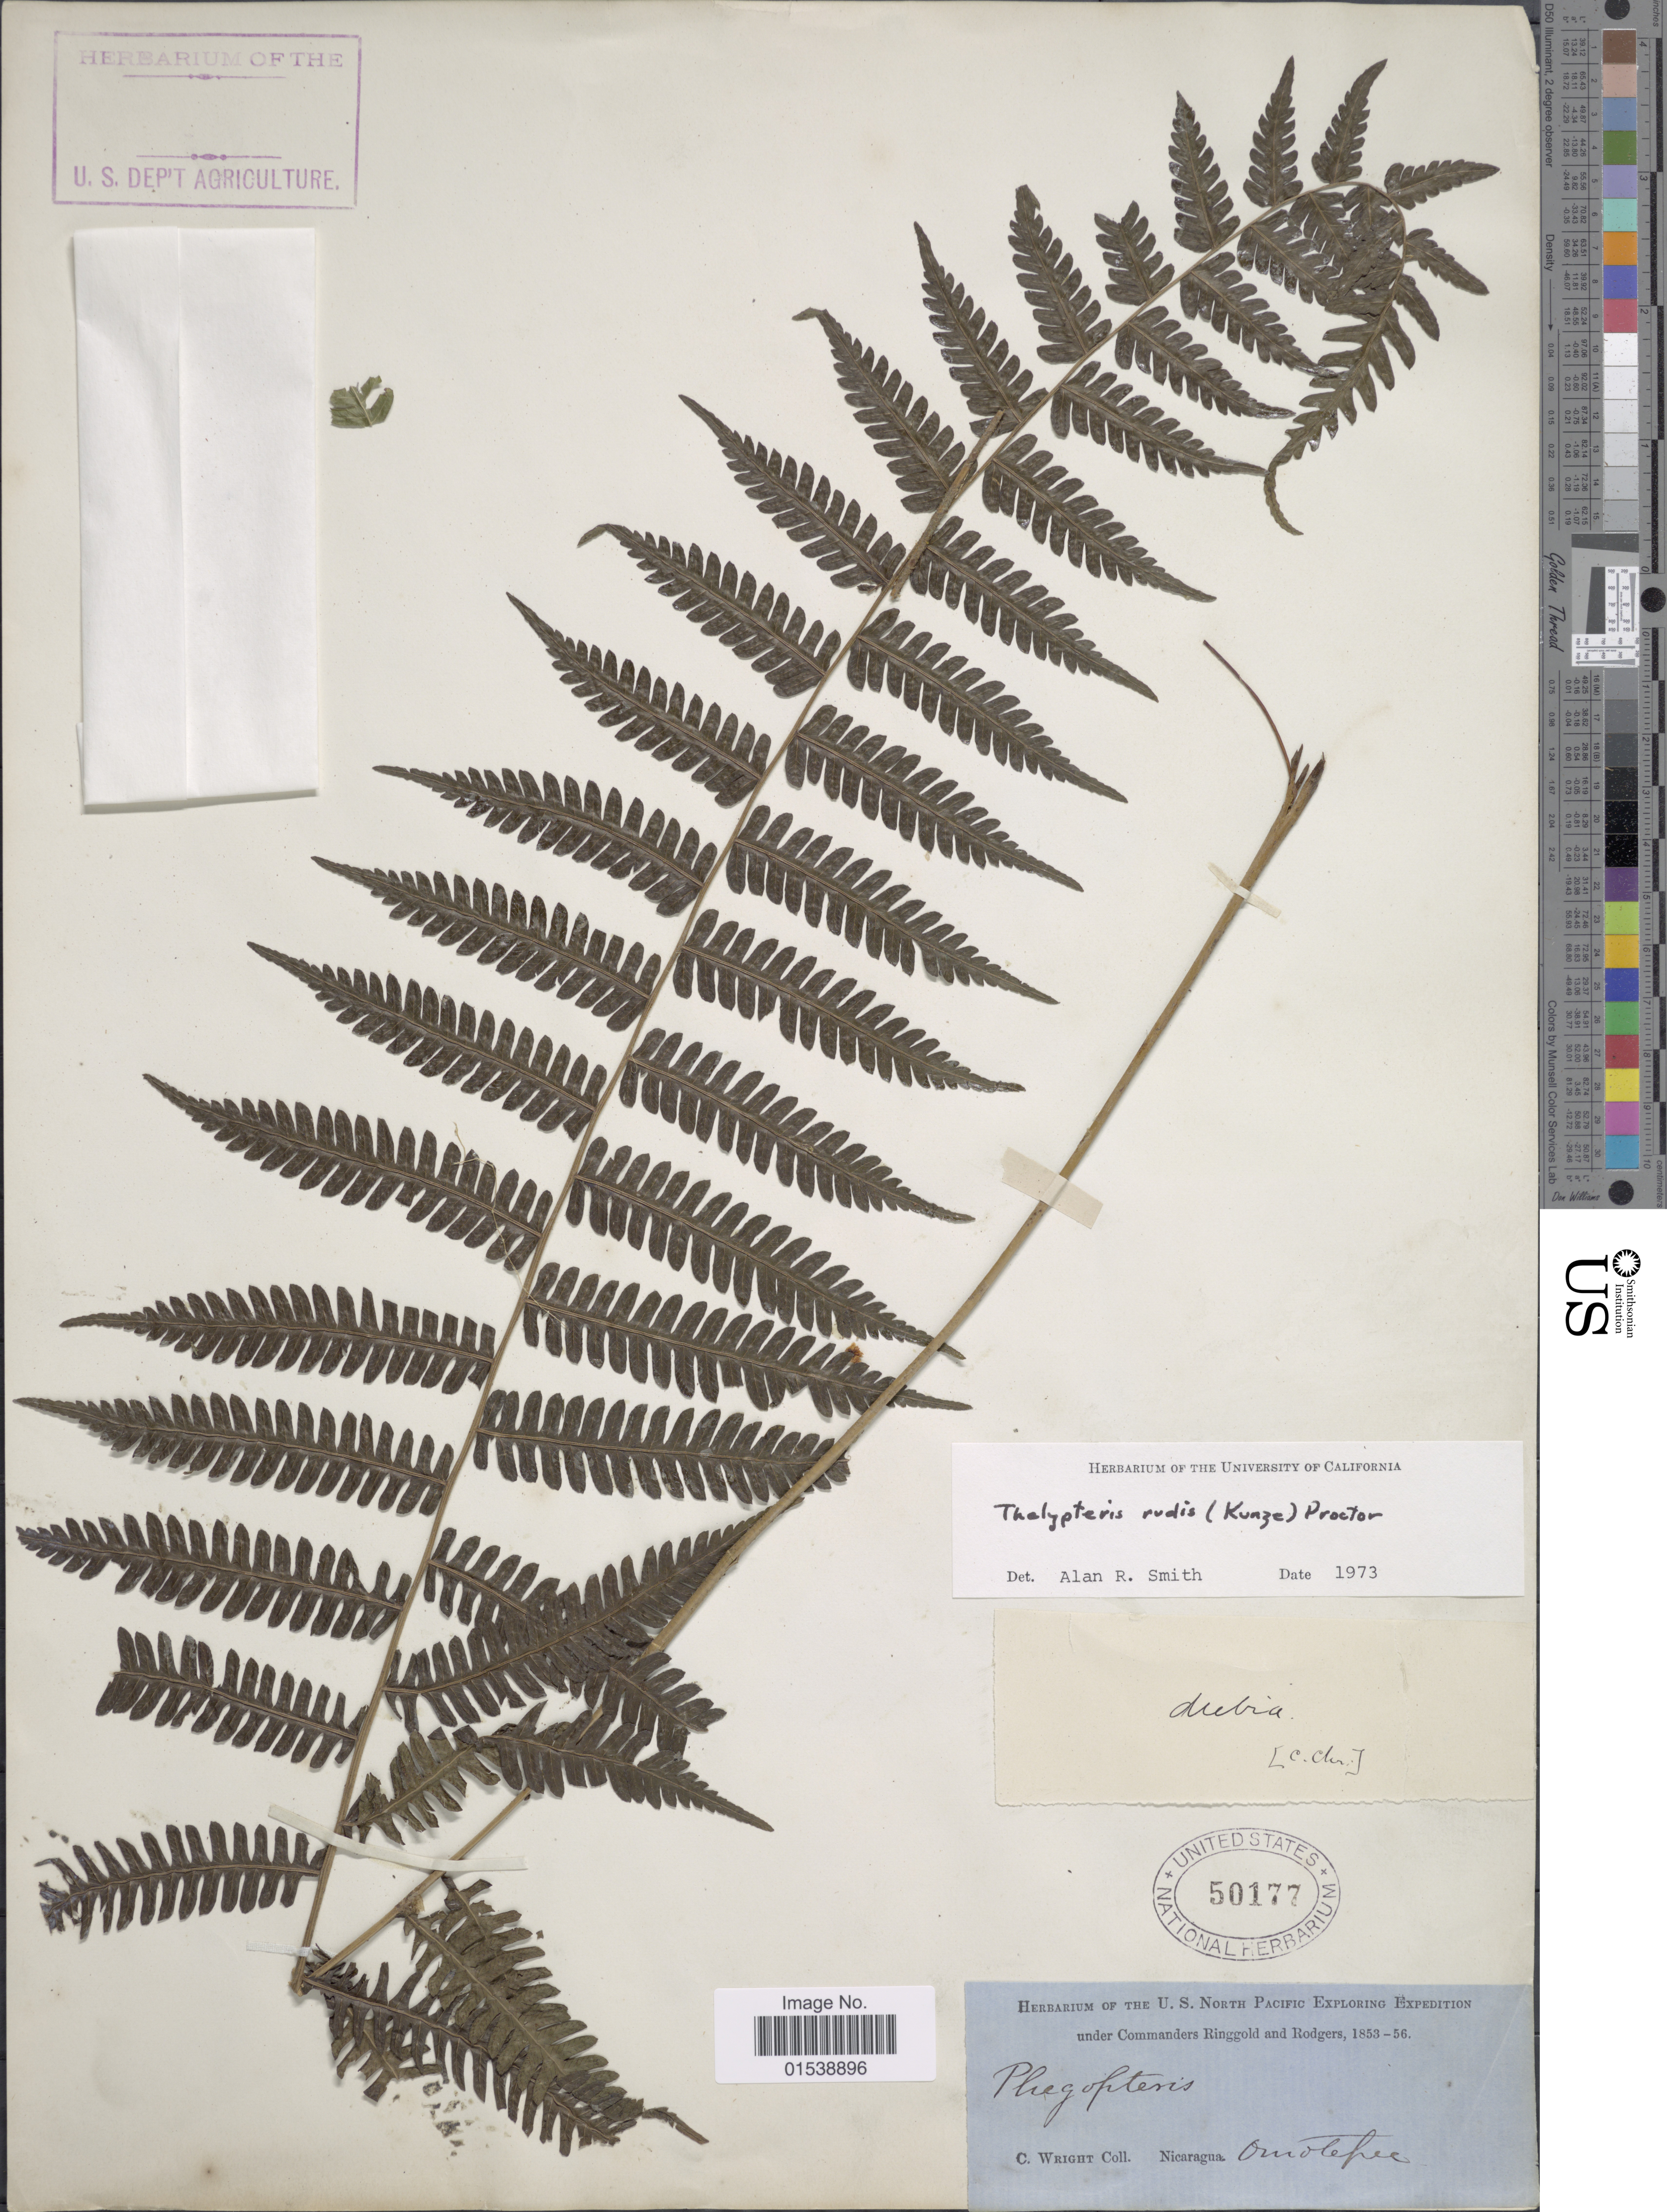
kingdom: Plantae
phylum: Tracheophyta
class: Polypodiopsida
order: Polypodiales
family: Thelypteridaceae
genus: Amauropelta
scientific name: Amauropelta rudis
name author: (Kunze) Pic. Serm.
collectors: C. Wright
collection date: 1853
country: Nicaragua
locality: Omotepec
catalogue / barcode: US 50177